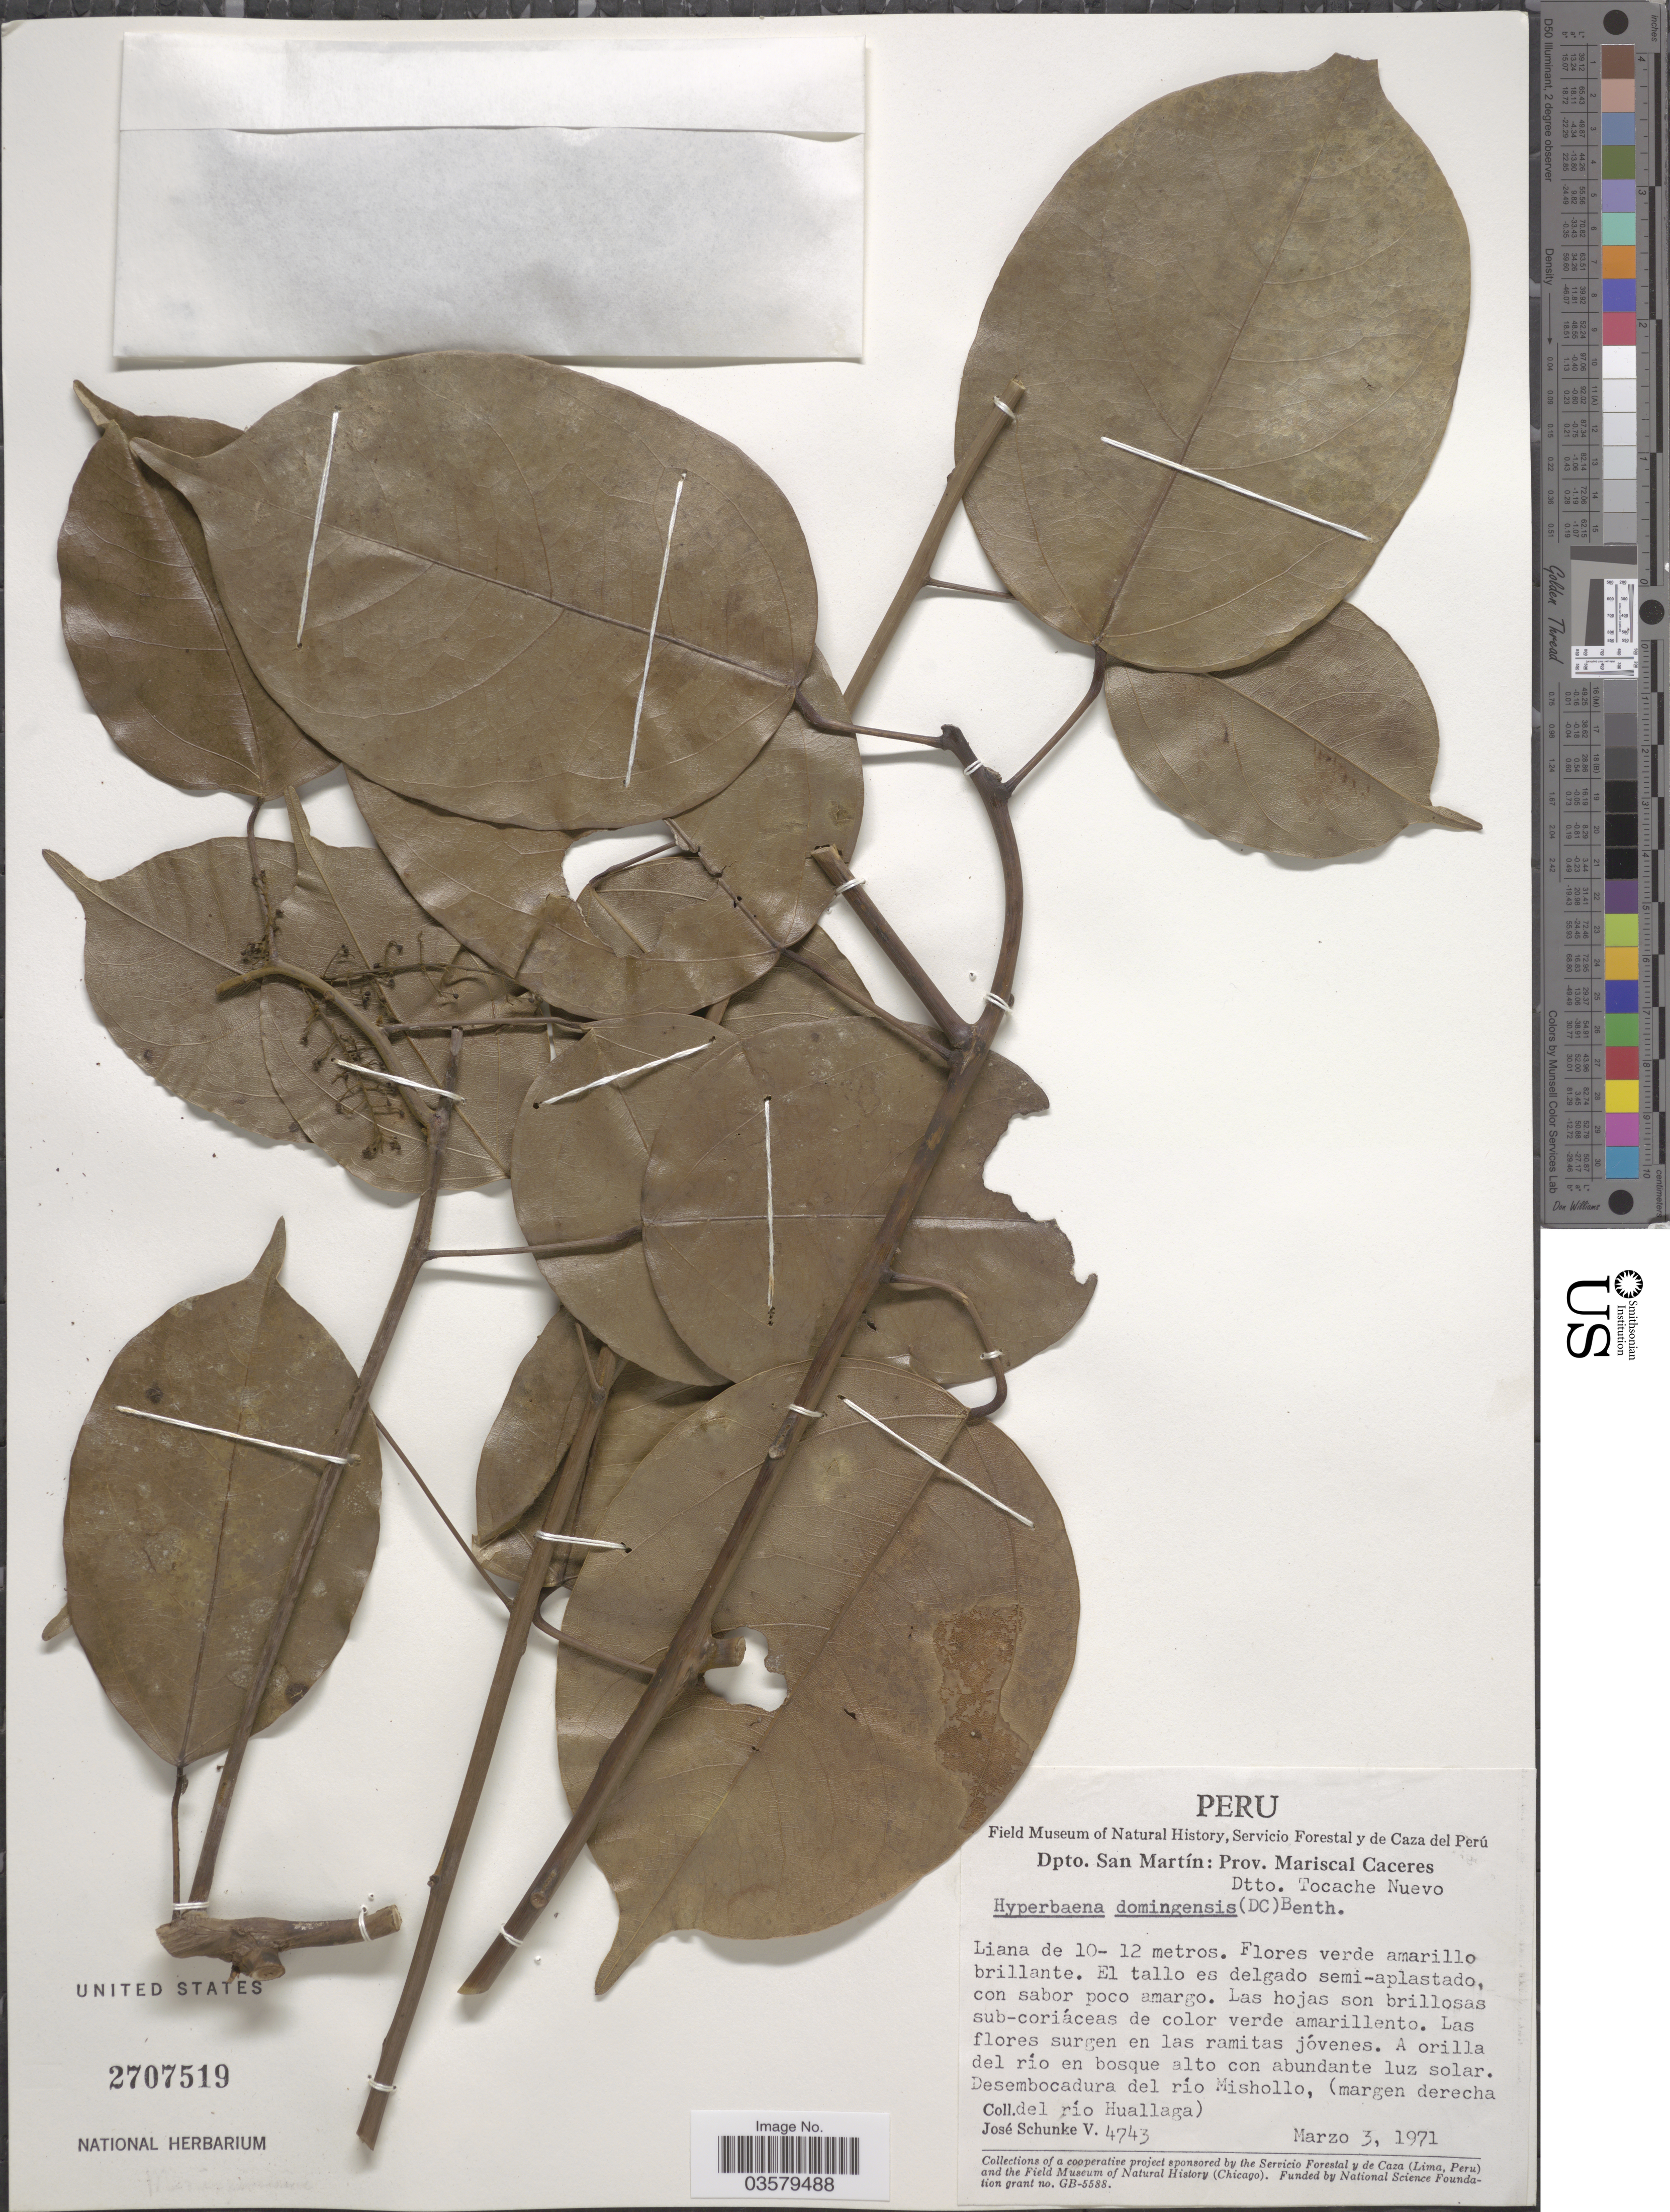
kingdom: Plantae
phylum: Tracheophyta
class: Magnoliopsida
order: Ranunculales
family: Menispermaceae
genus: Hyperbaena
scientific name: Hyperbaena domingensis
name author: (DC.) Benth.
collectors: J. Schunke Vigo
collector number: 4743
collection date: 1971-03-03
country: Peru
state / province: San Martín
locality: Dpto. San Martín: Prov. Mariscal Caceres. Dtto. Tocache Nuevo. Desembocadura del río Mishollo, (margen derecha del río Huallaga).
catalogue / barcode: US 2707519